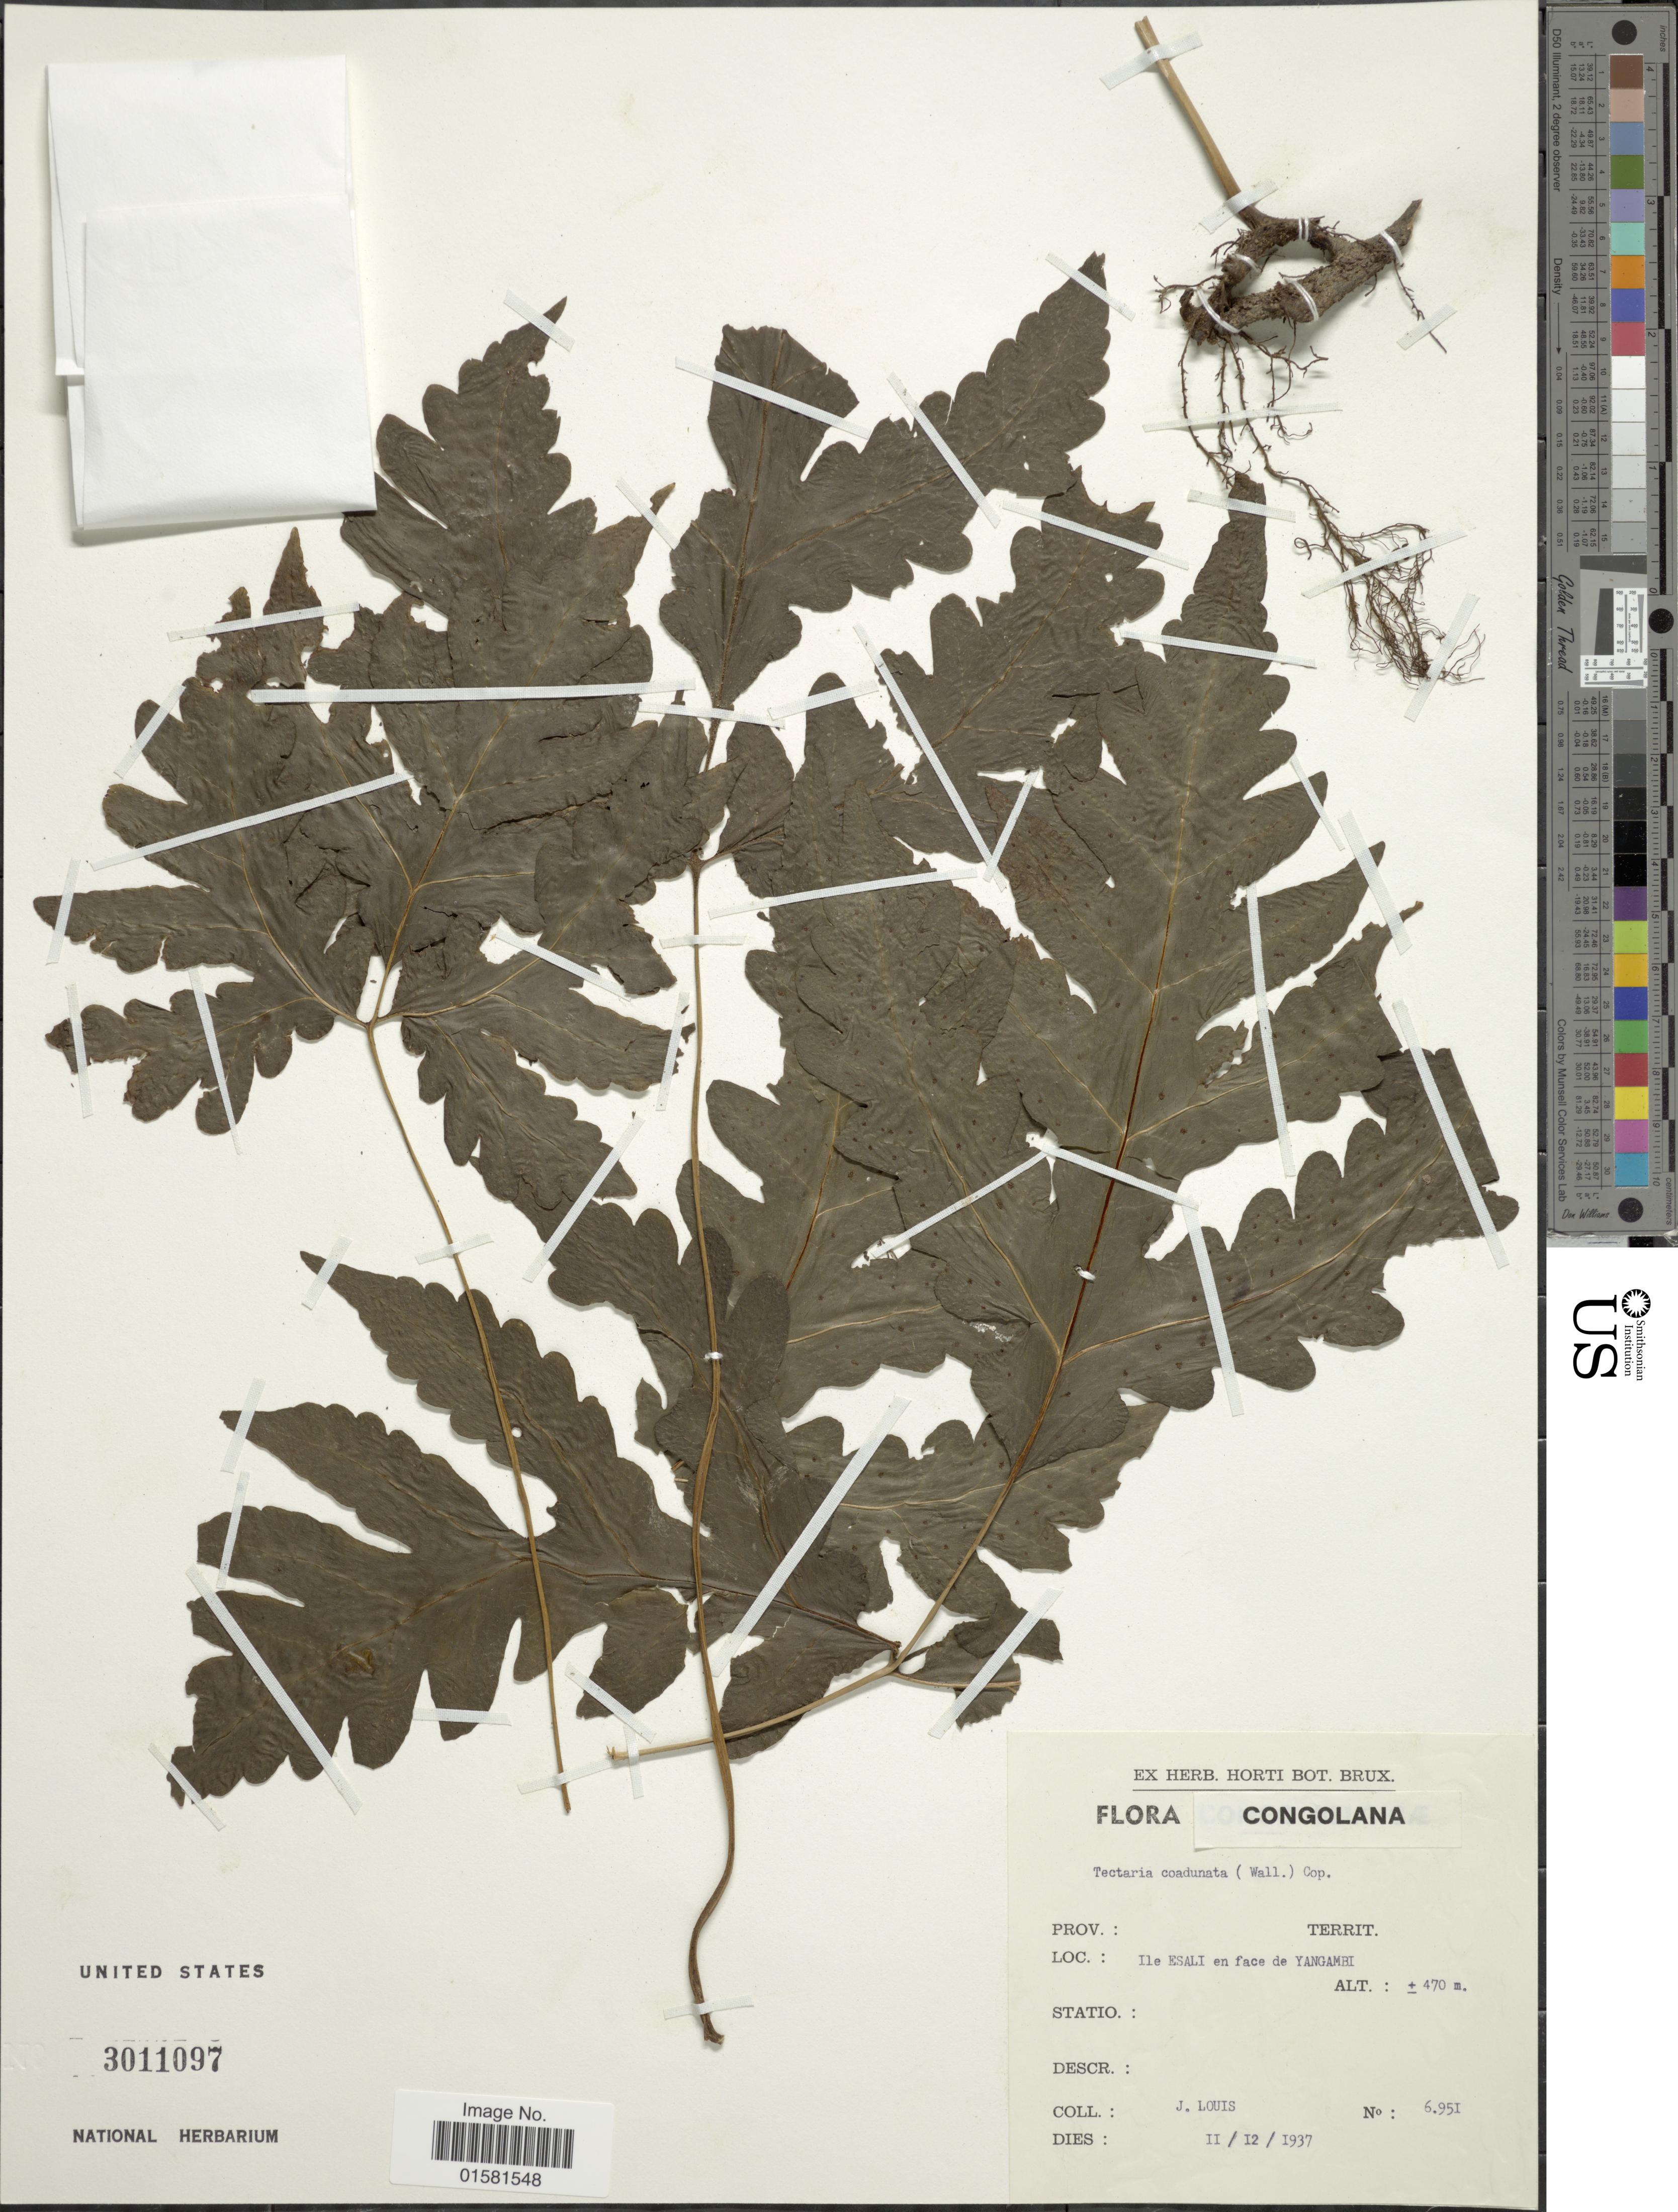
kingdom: Plantae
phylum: Tracheophyta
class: Polypodiopsida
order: Polypodiales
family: Tectariaceae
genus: Tectaria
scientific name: Tectaria coadunata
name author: (J. Sm.) C. Chr.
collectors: J. Louis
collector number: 6951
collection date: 1937-12-11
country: Congo, Democratic Republic of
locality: Congolana. ile Esali en face de Yangambi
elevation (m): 470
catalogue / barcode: US 3011097